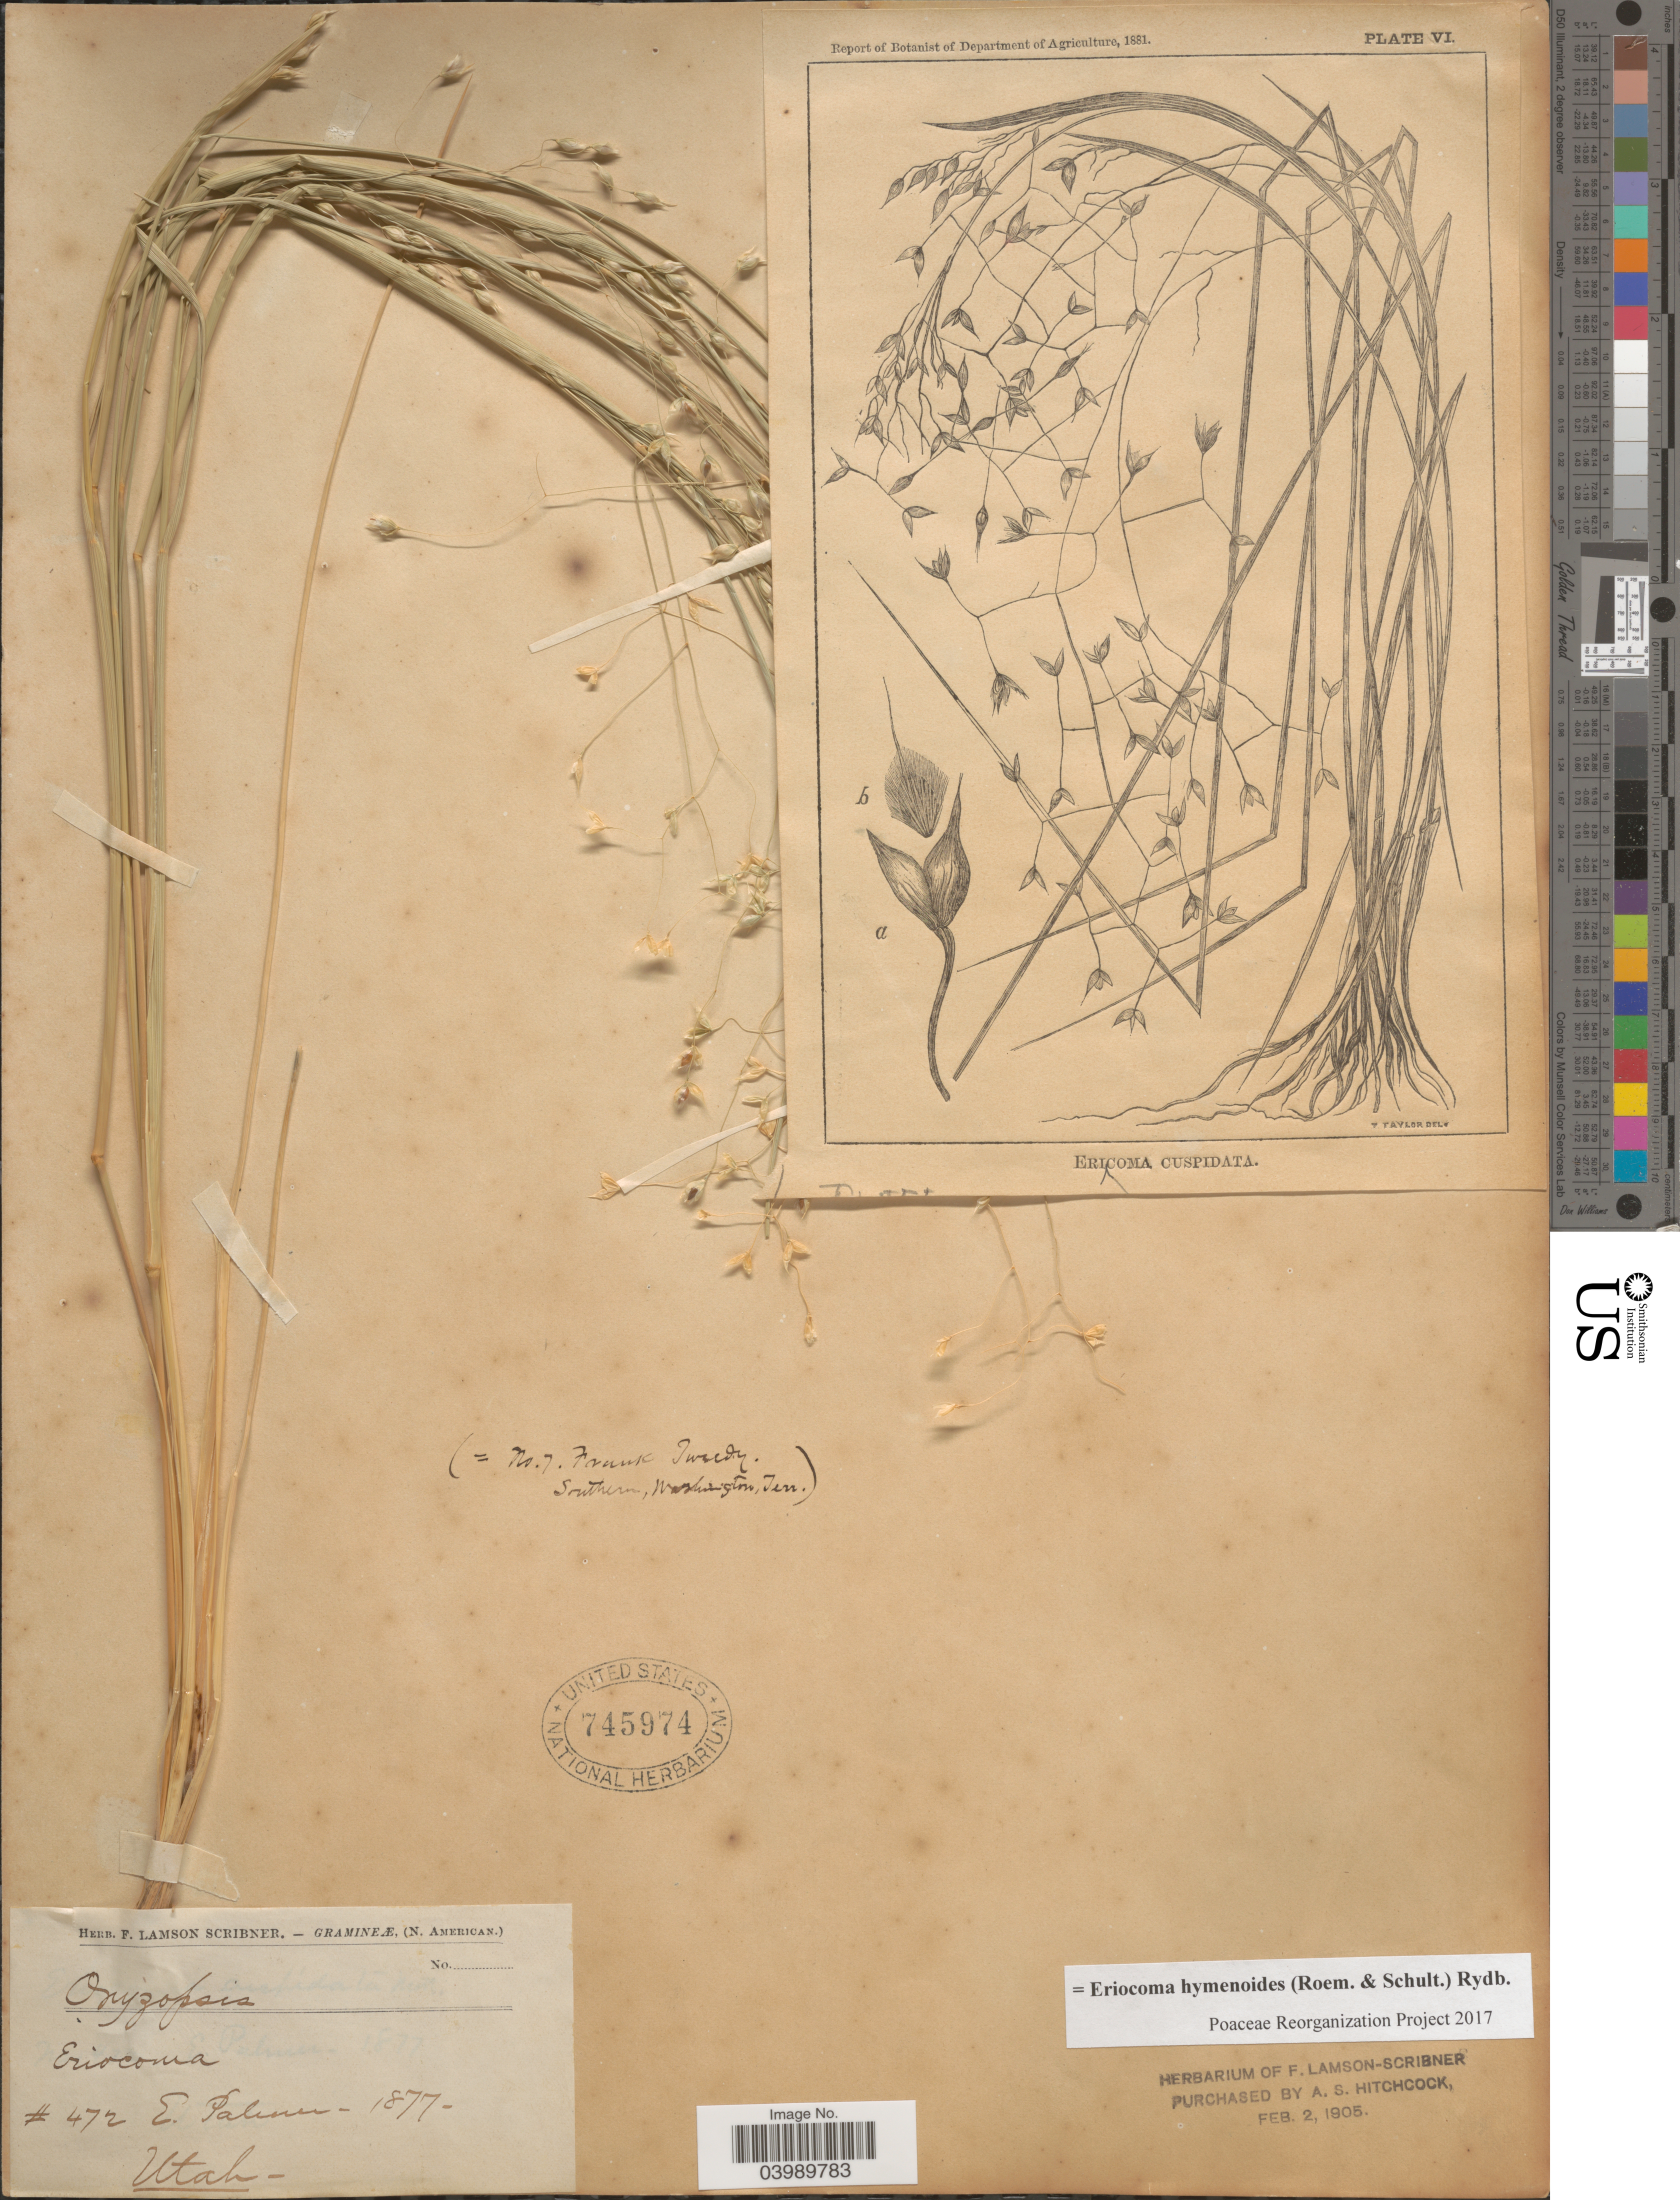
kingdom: Plantae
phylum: Tracheophyta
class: Liliopsida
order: Poales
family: Poaceae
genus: Eriocoma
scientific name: Eriocoma hymenoides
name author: (Roem. & Schult.) Rydb.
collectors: E. Palmer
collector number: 472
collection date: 1877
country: United States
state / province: Utah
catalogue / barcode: US 745974